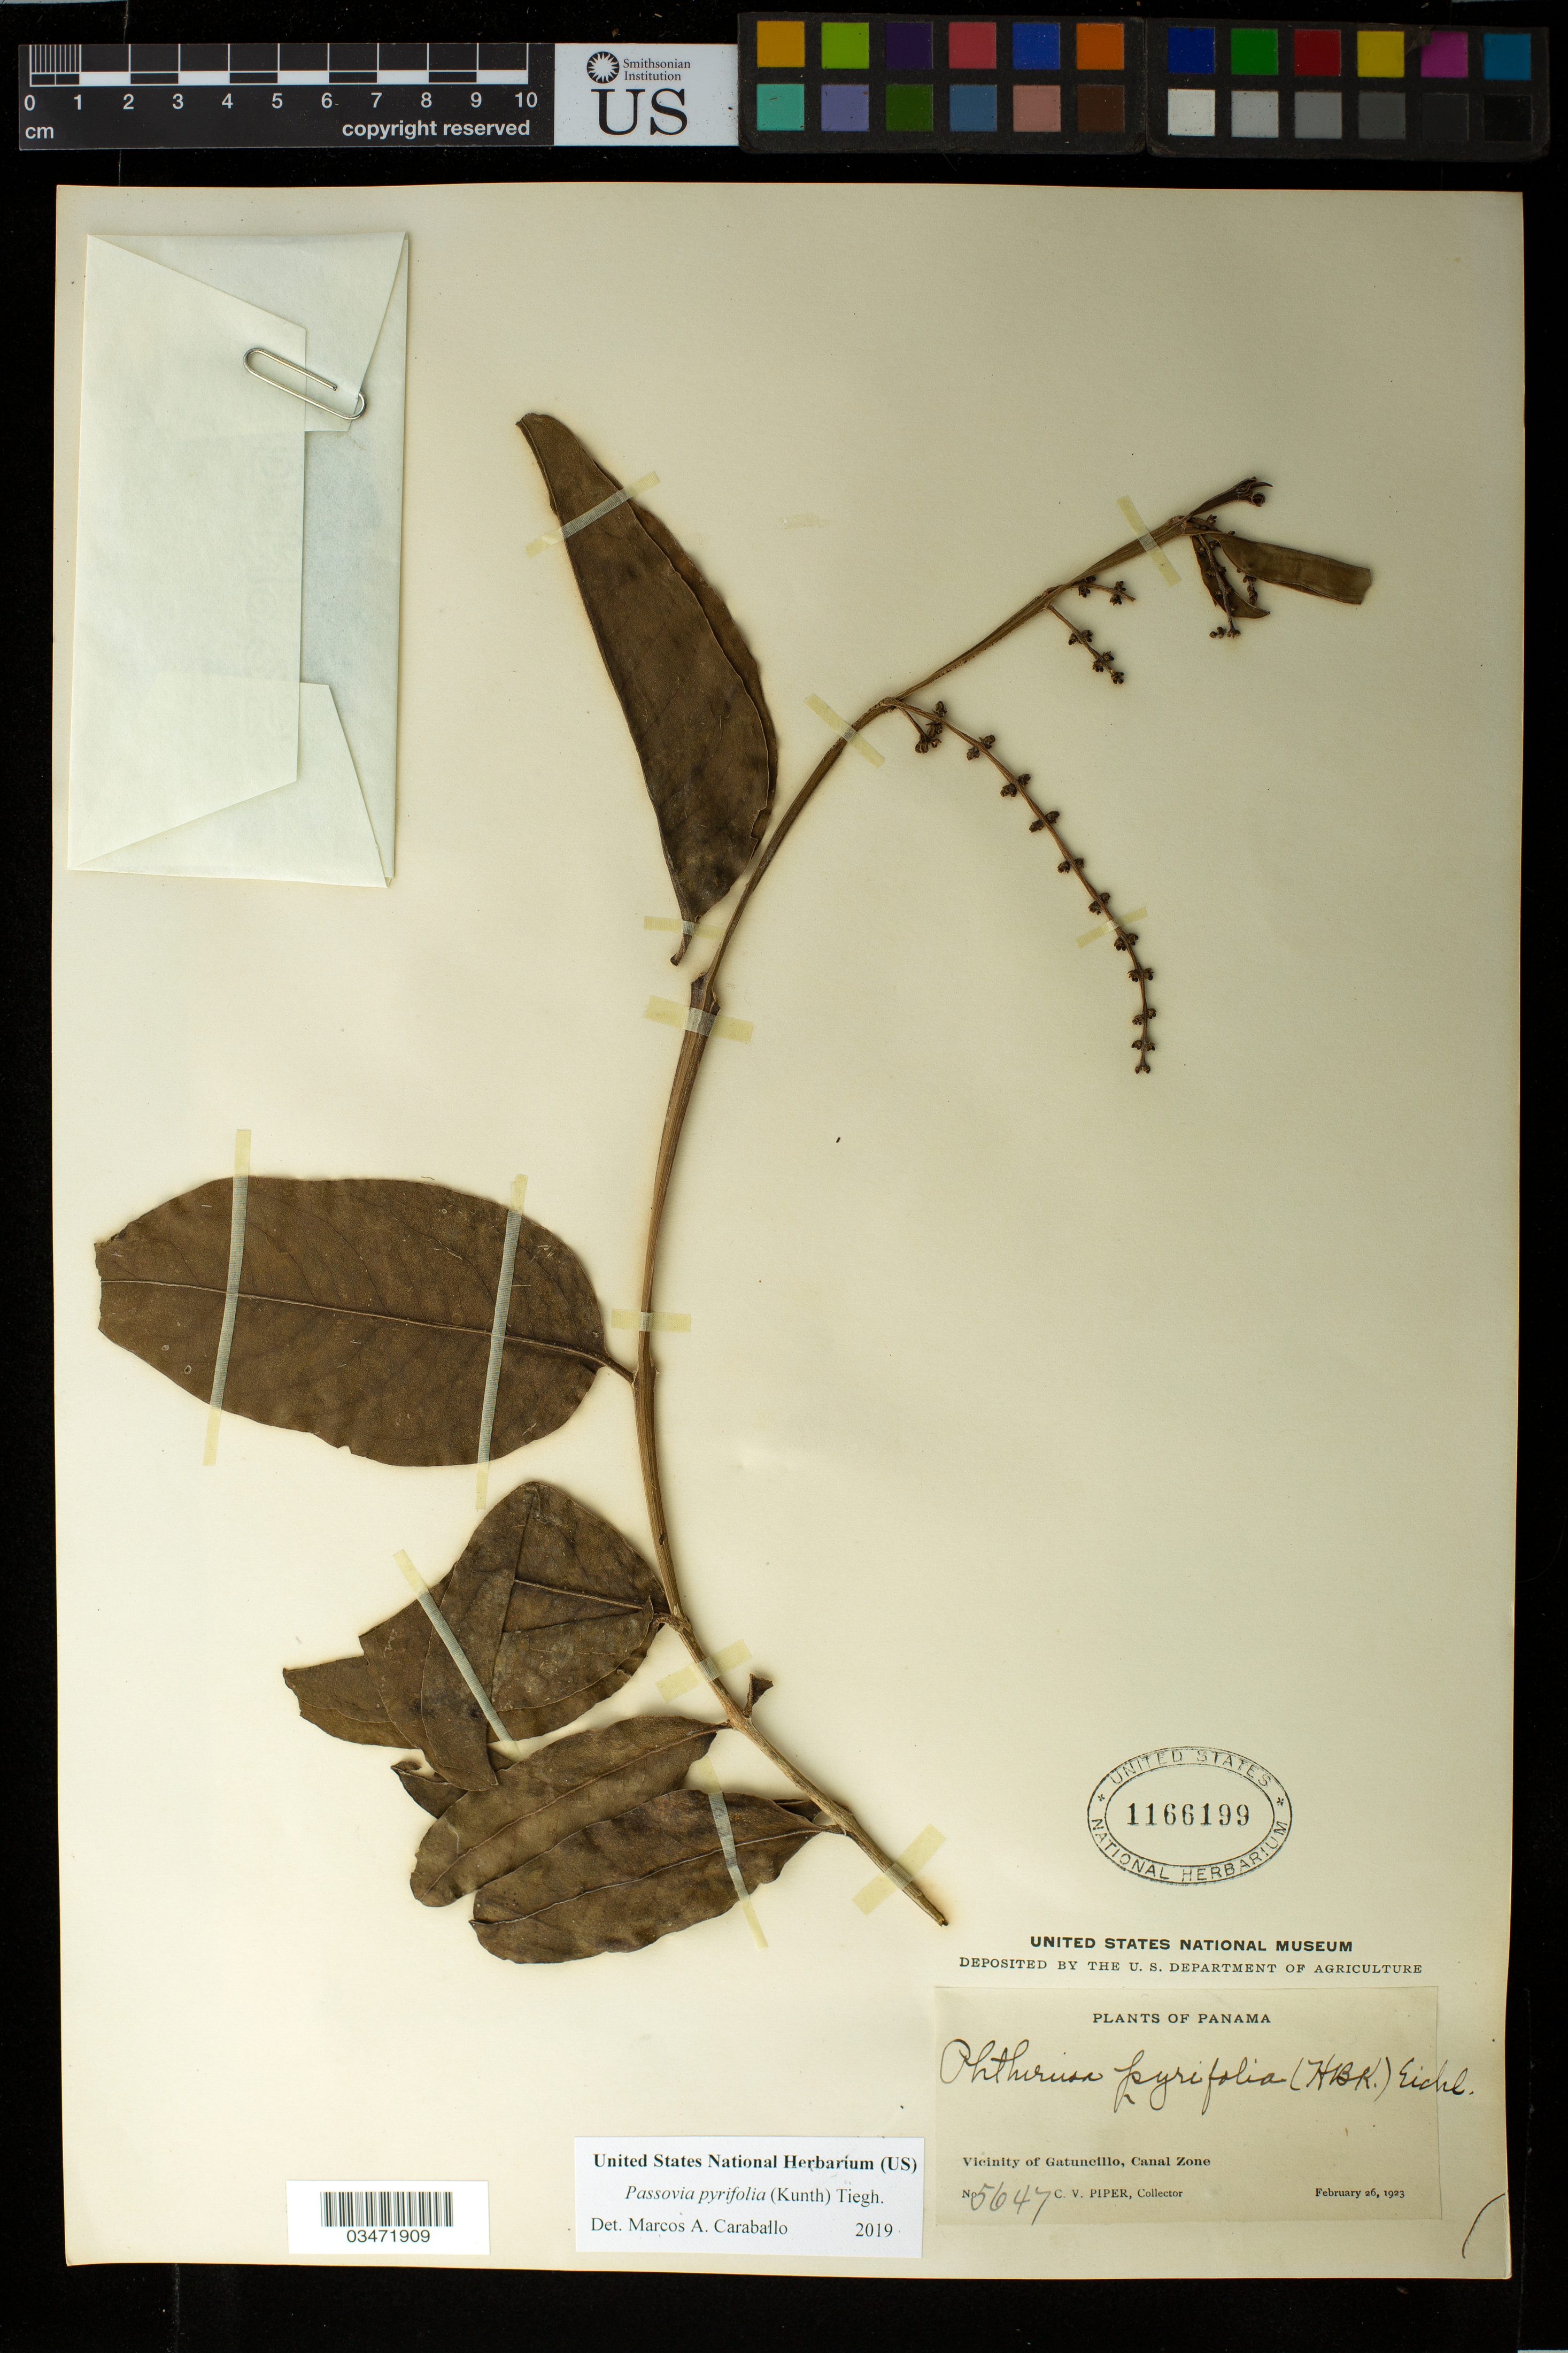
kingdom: Plantae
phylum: Tracheophyta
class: Magnoliopsida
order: Santalales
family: Loranthaceae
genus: Passovia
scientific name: Passovia pyrifolia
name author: (Kunth) Tiegh.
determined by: Caraballo-Ortiz, Marcos A., (MISS), University of Mississippi (UNITED STATES)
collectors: C. V. Piper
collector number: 5647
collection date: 1923-02-26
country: Panama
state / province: Colón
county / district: Canal Zone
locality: Gatuncillo vicinity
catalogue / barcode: US 1166199